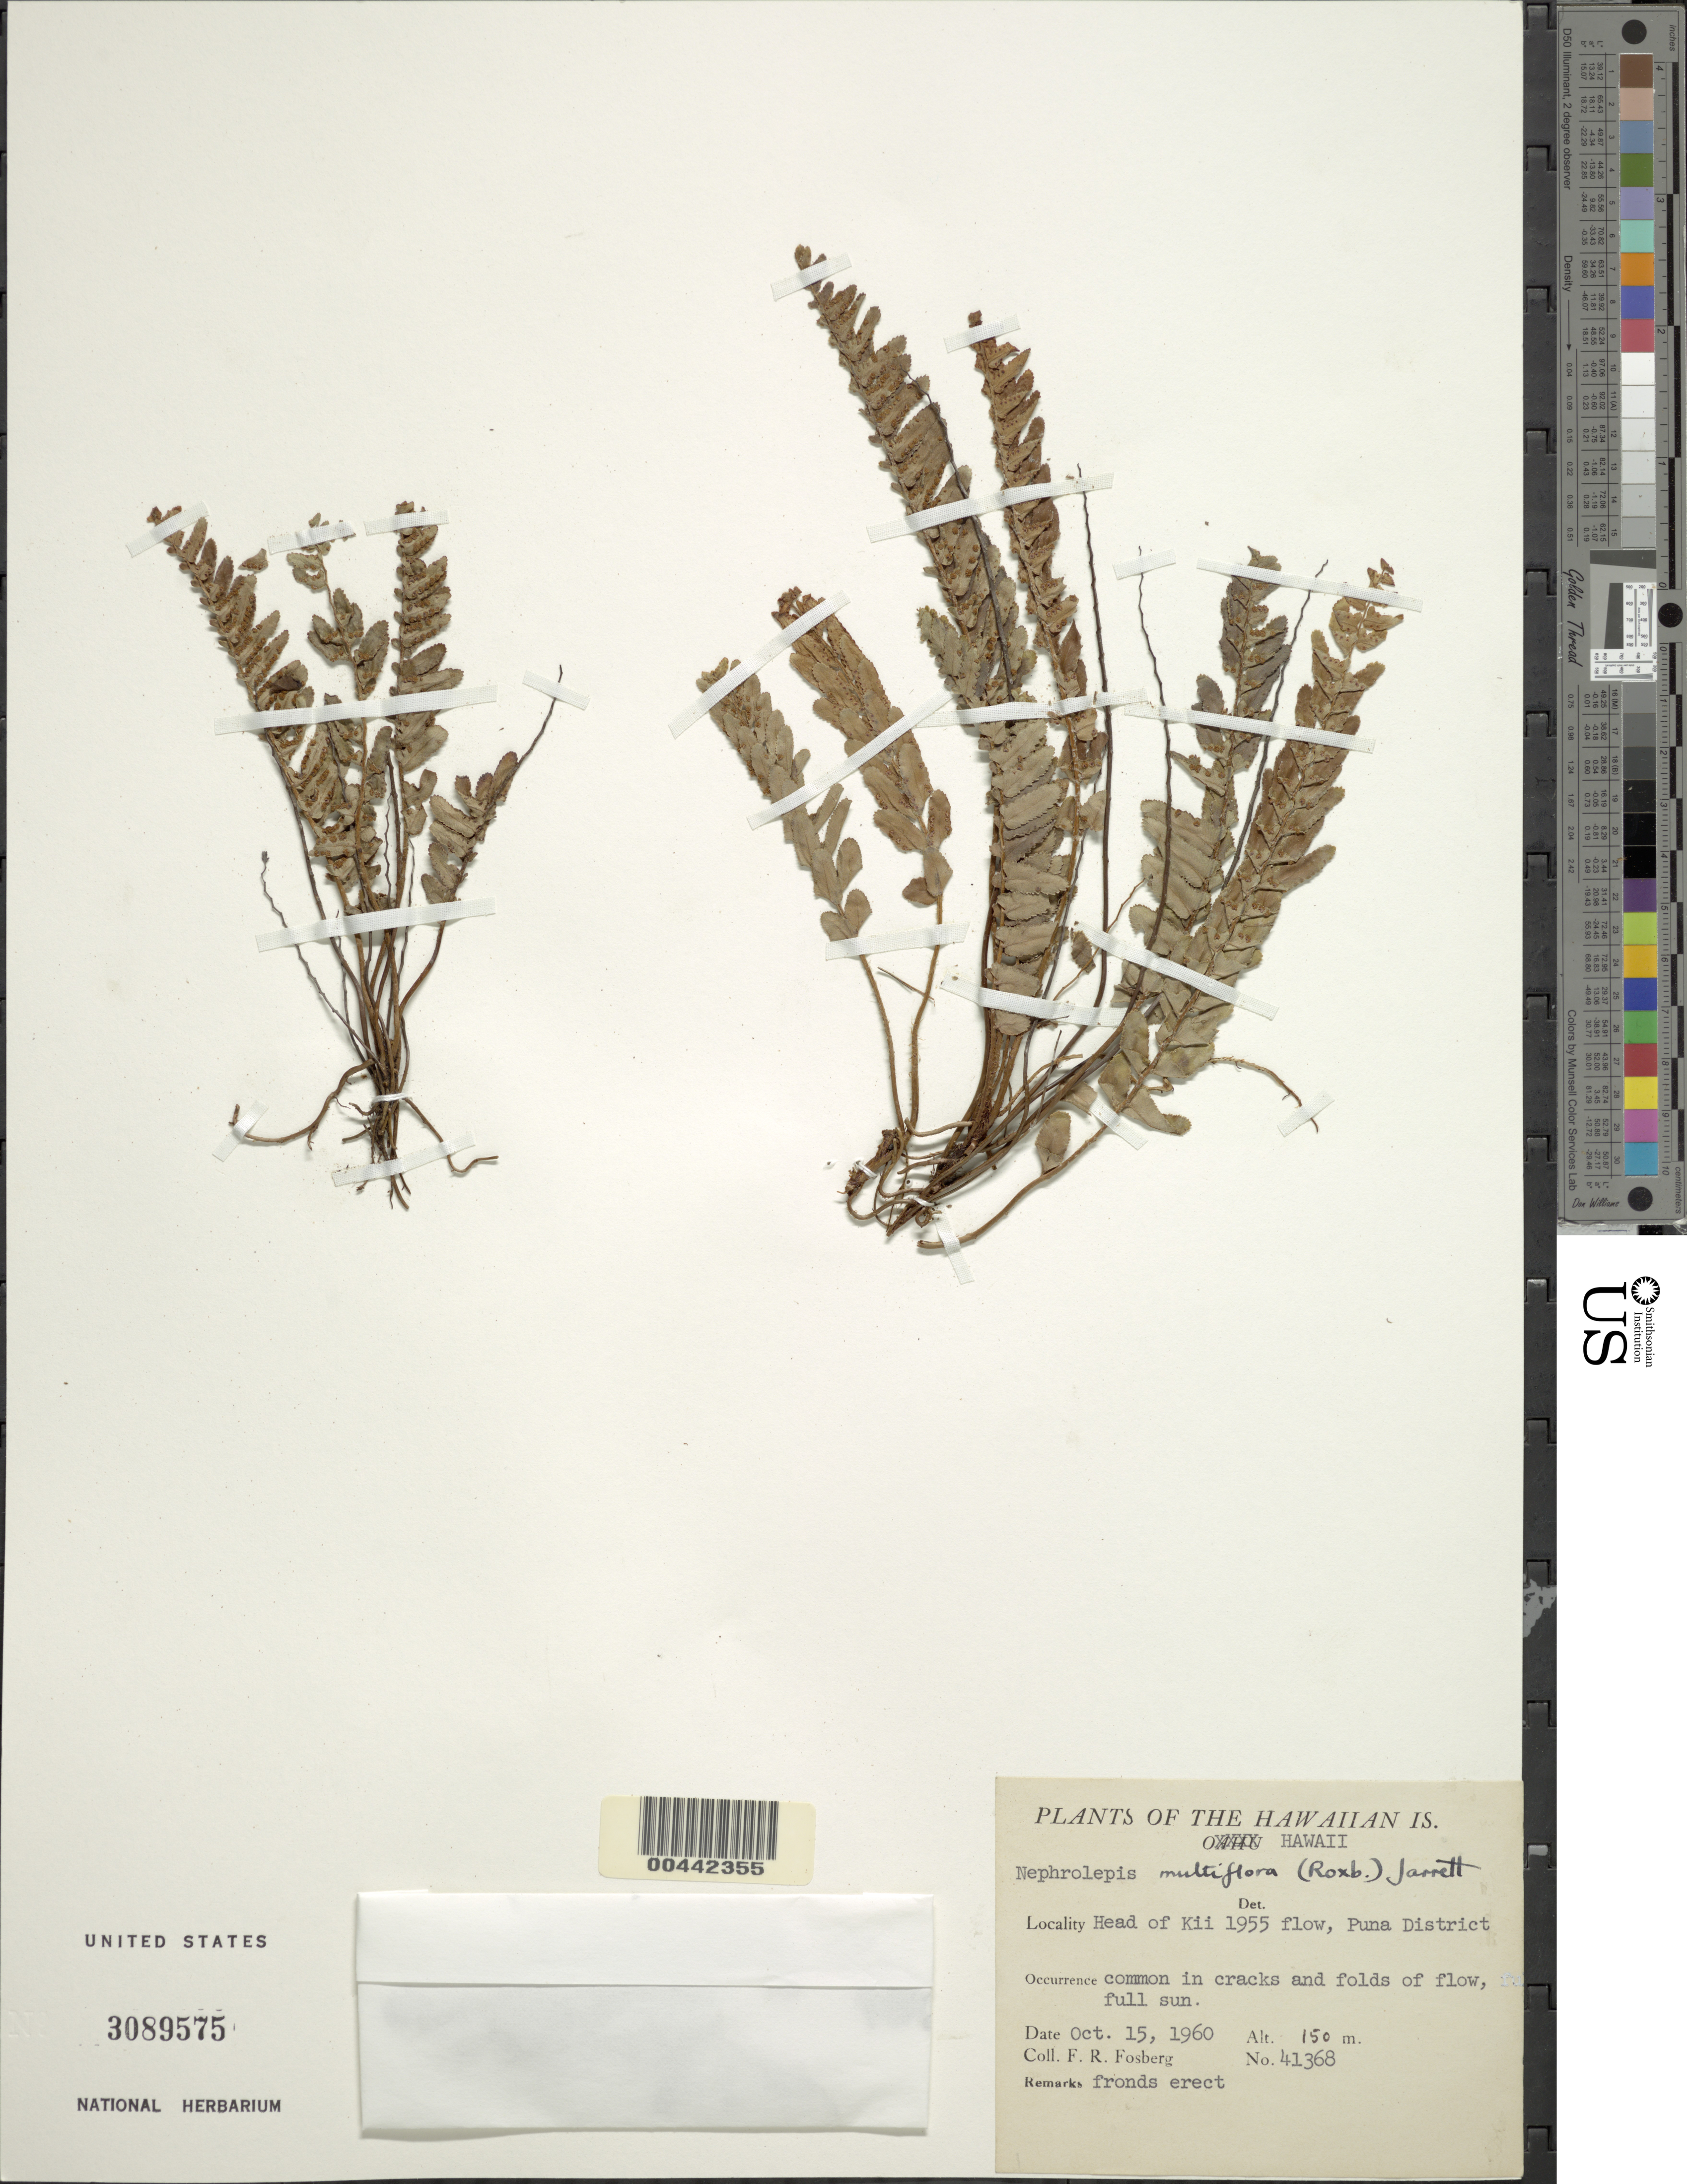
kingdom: Plantae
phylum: Tracheophyta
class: Polypodiopsida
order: Polypodiales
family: Nephrolepidaceae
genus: Nephrolepis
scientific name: Nephrolepis multiflora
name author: (Roxb.) F.M. Jarrett ex C.V. Morton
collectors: F. R. Fosberg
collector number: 41368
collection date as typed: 15 Oct 1960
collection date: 1960-10-15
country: United States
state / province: Hawaii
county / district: Hawaii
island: Hawaii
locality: Hd. of Kii 1955 flow, Puna Dist.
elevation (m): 150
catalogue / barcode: US 3089575